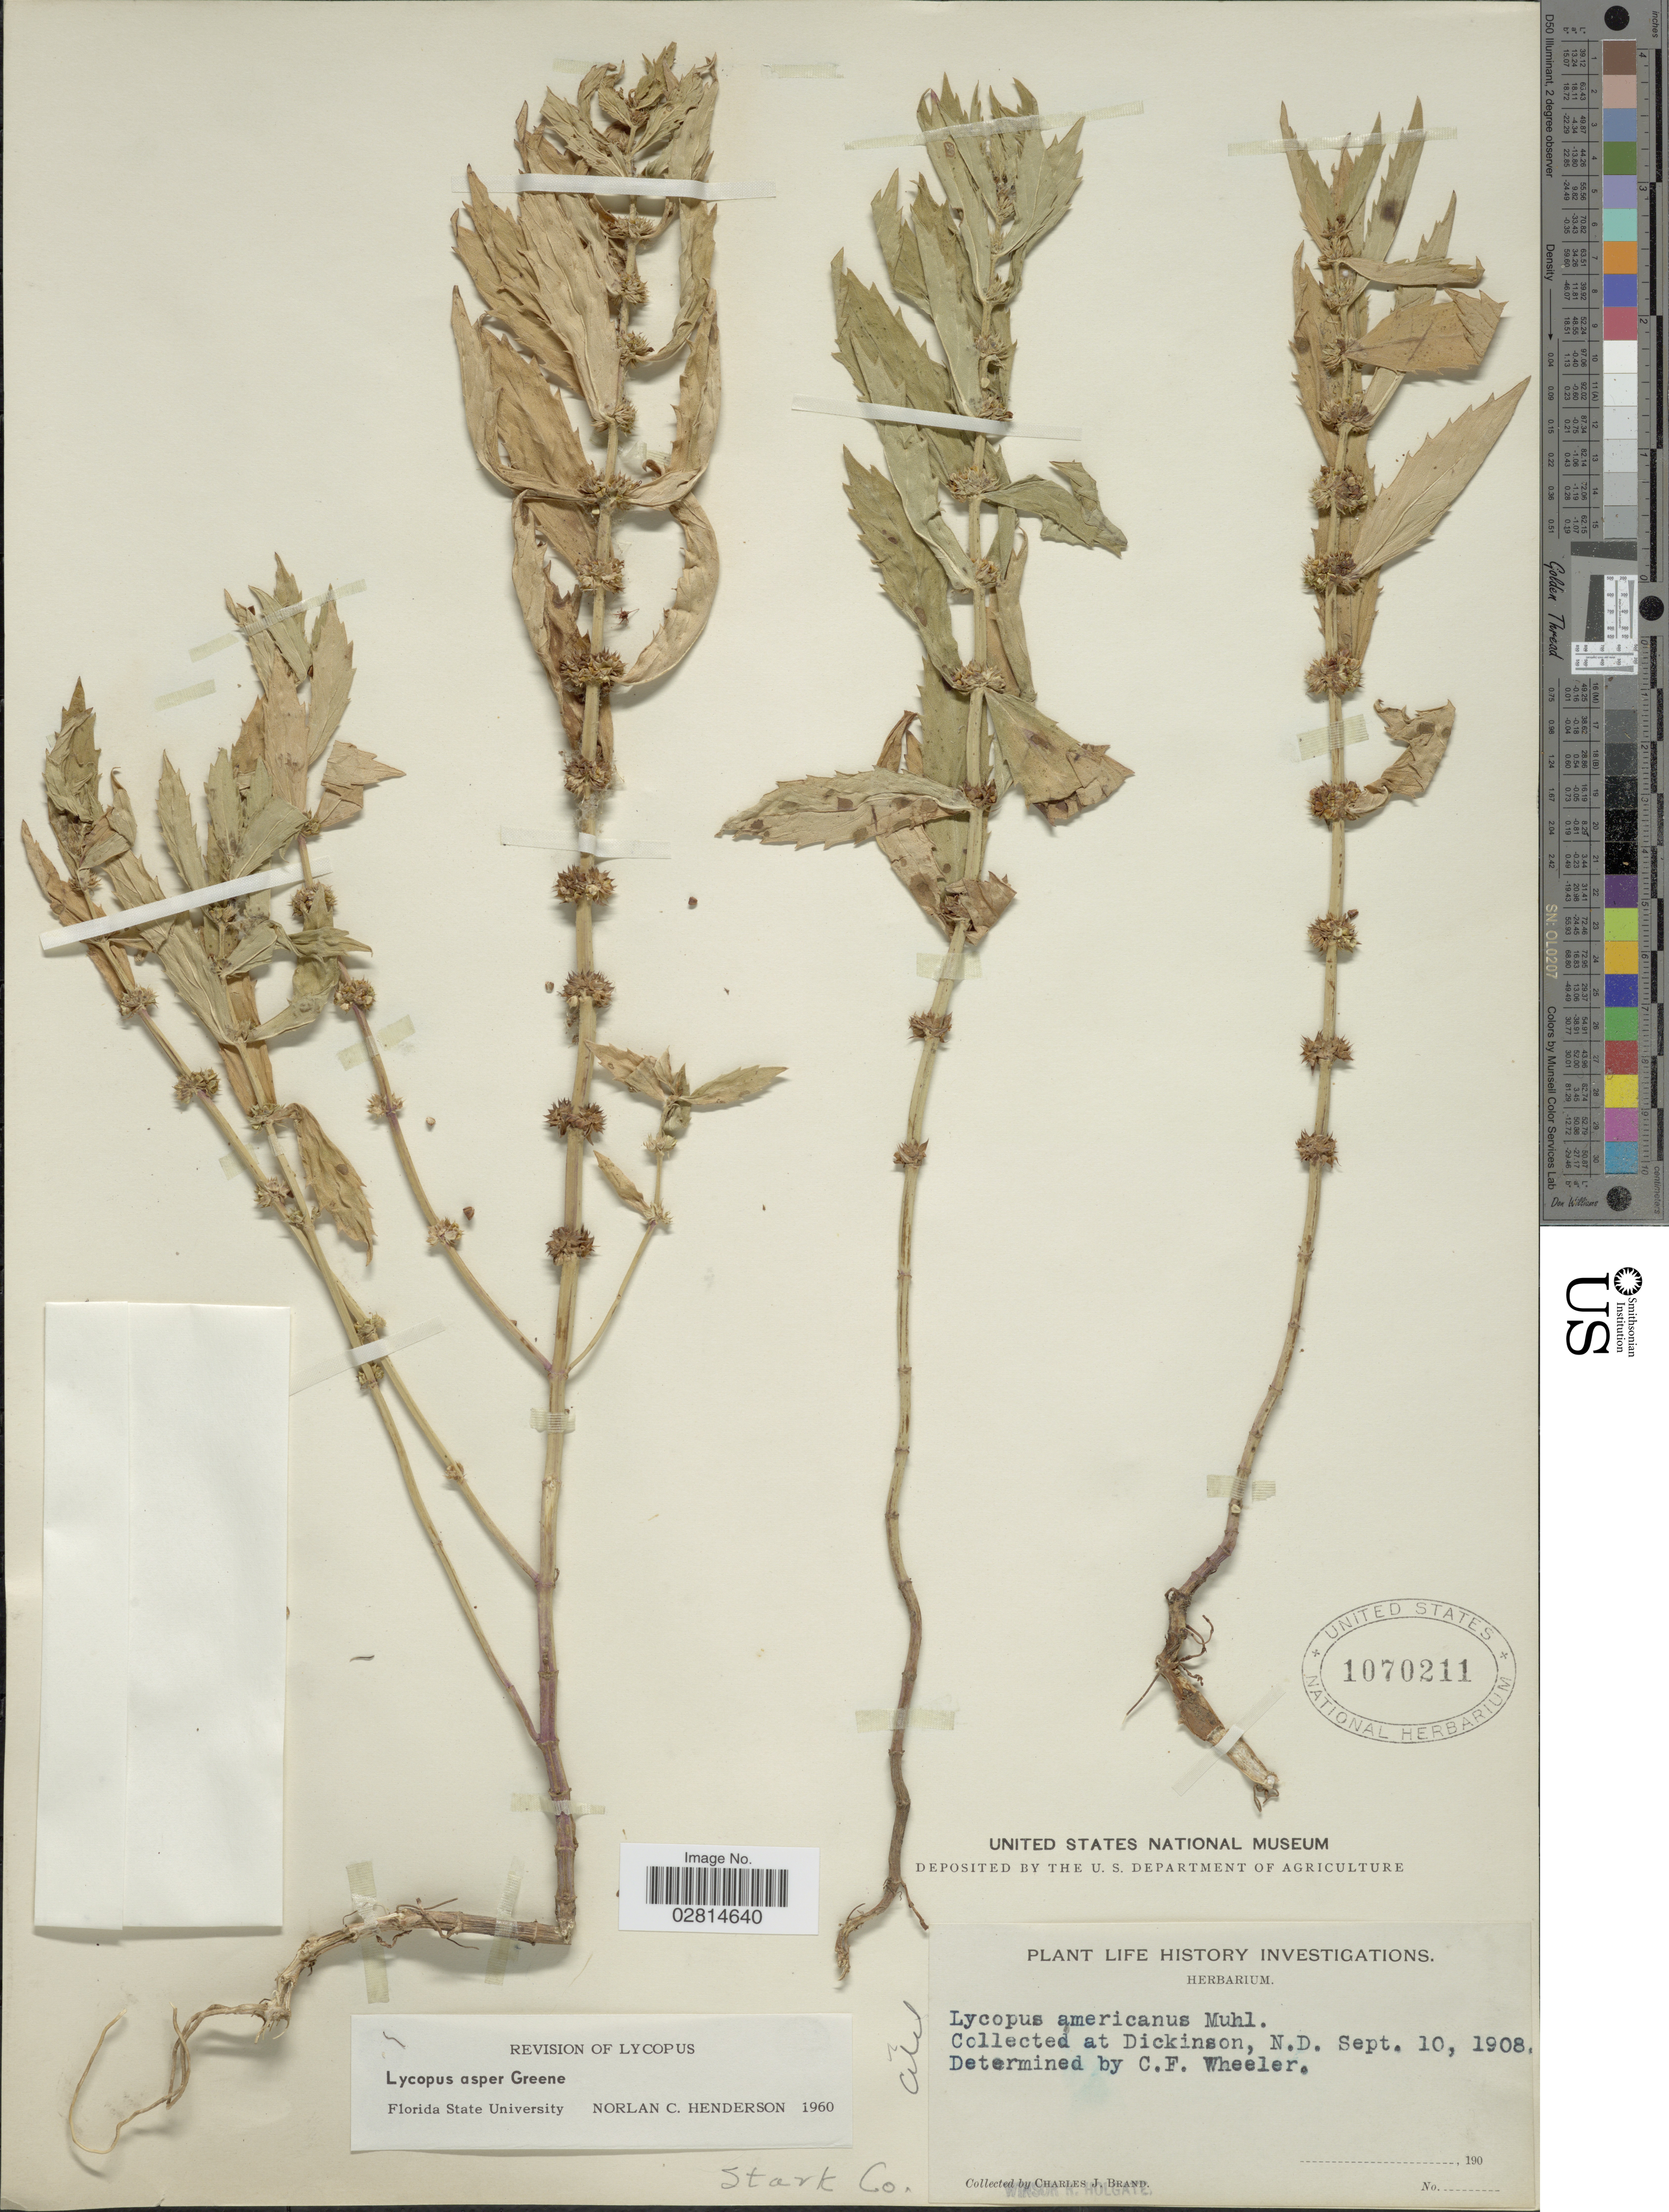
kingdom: Plantae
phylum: Tracheophyta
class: Magnoliopsida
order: Lamiales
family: Lamiaceae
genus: Lycopus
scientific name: Lycopus asper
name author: Greene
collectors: C. J. Brand & W. Holgate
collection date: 1908-09-10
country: United States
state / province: North Dakota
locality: Dickinson. Stark Co.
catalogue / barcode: US 1070211